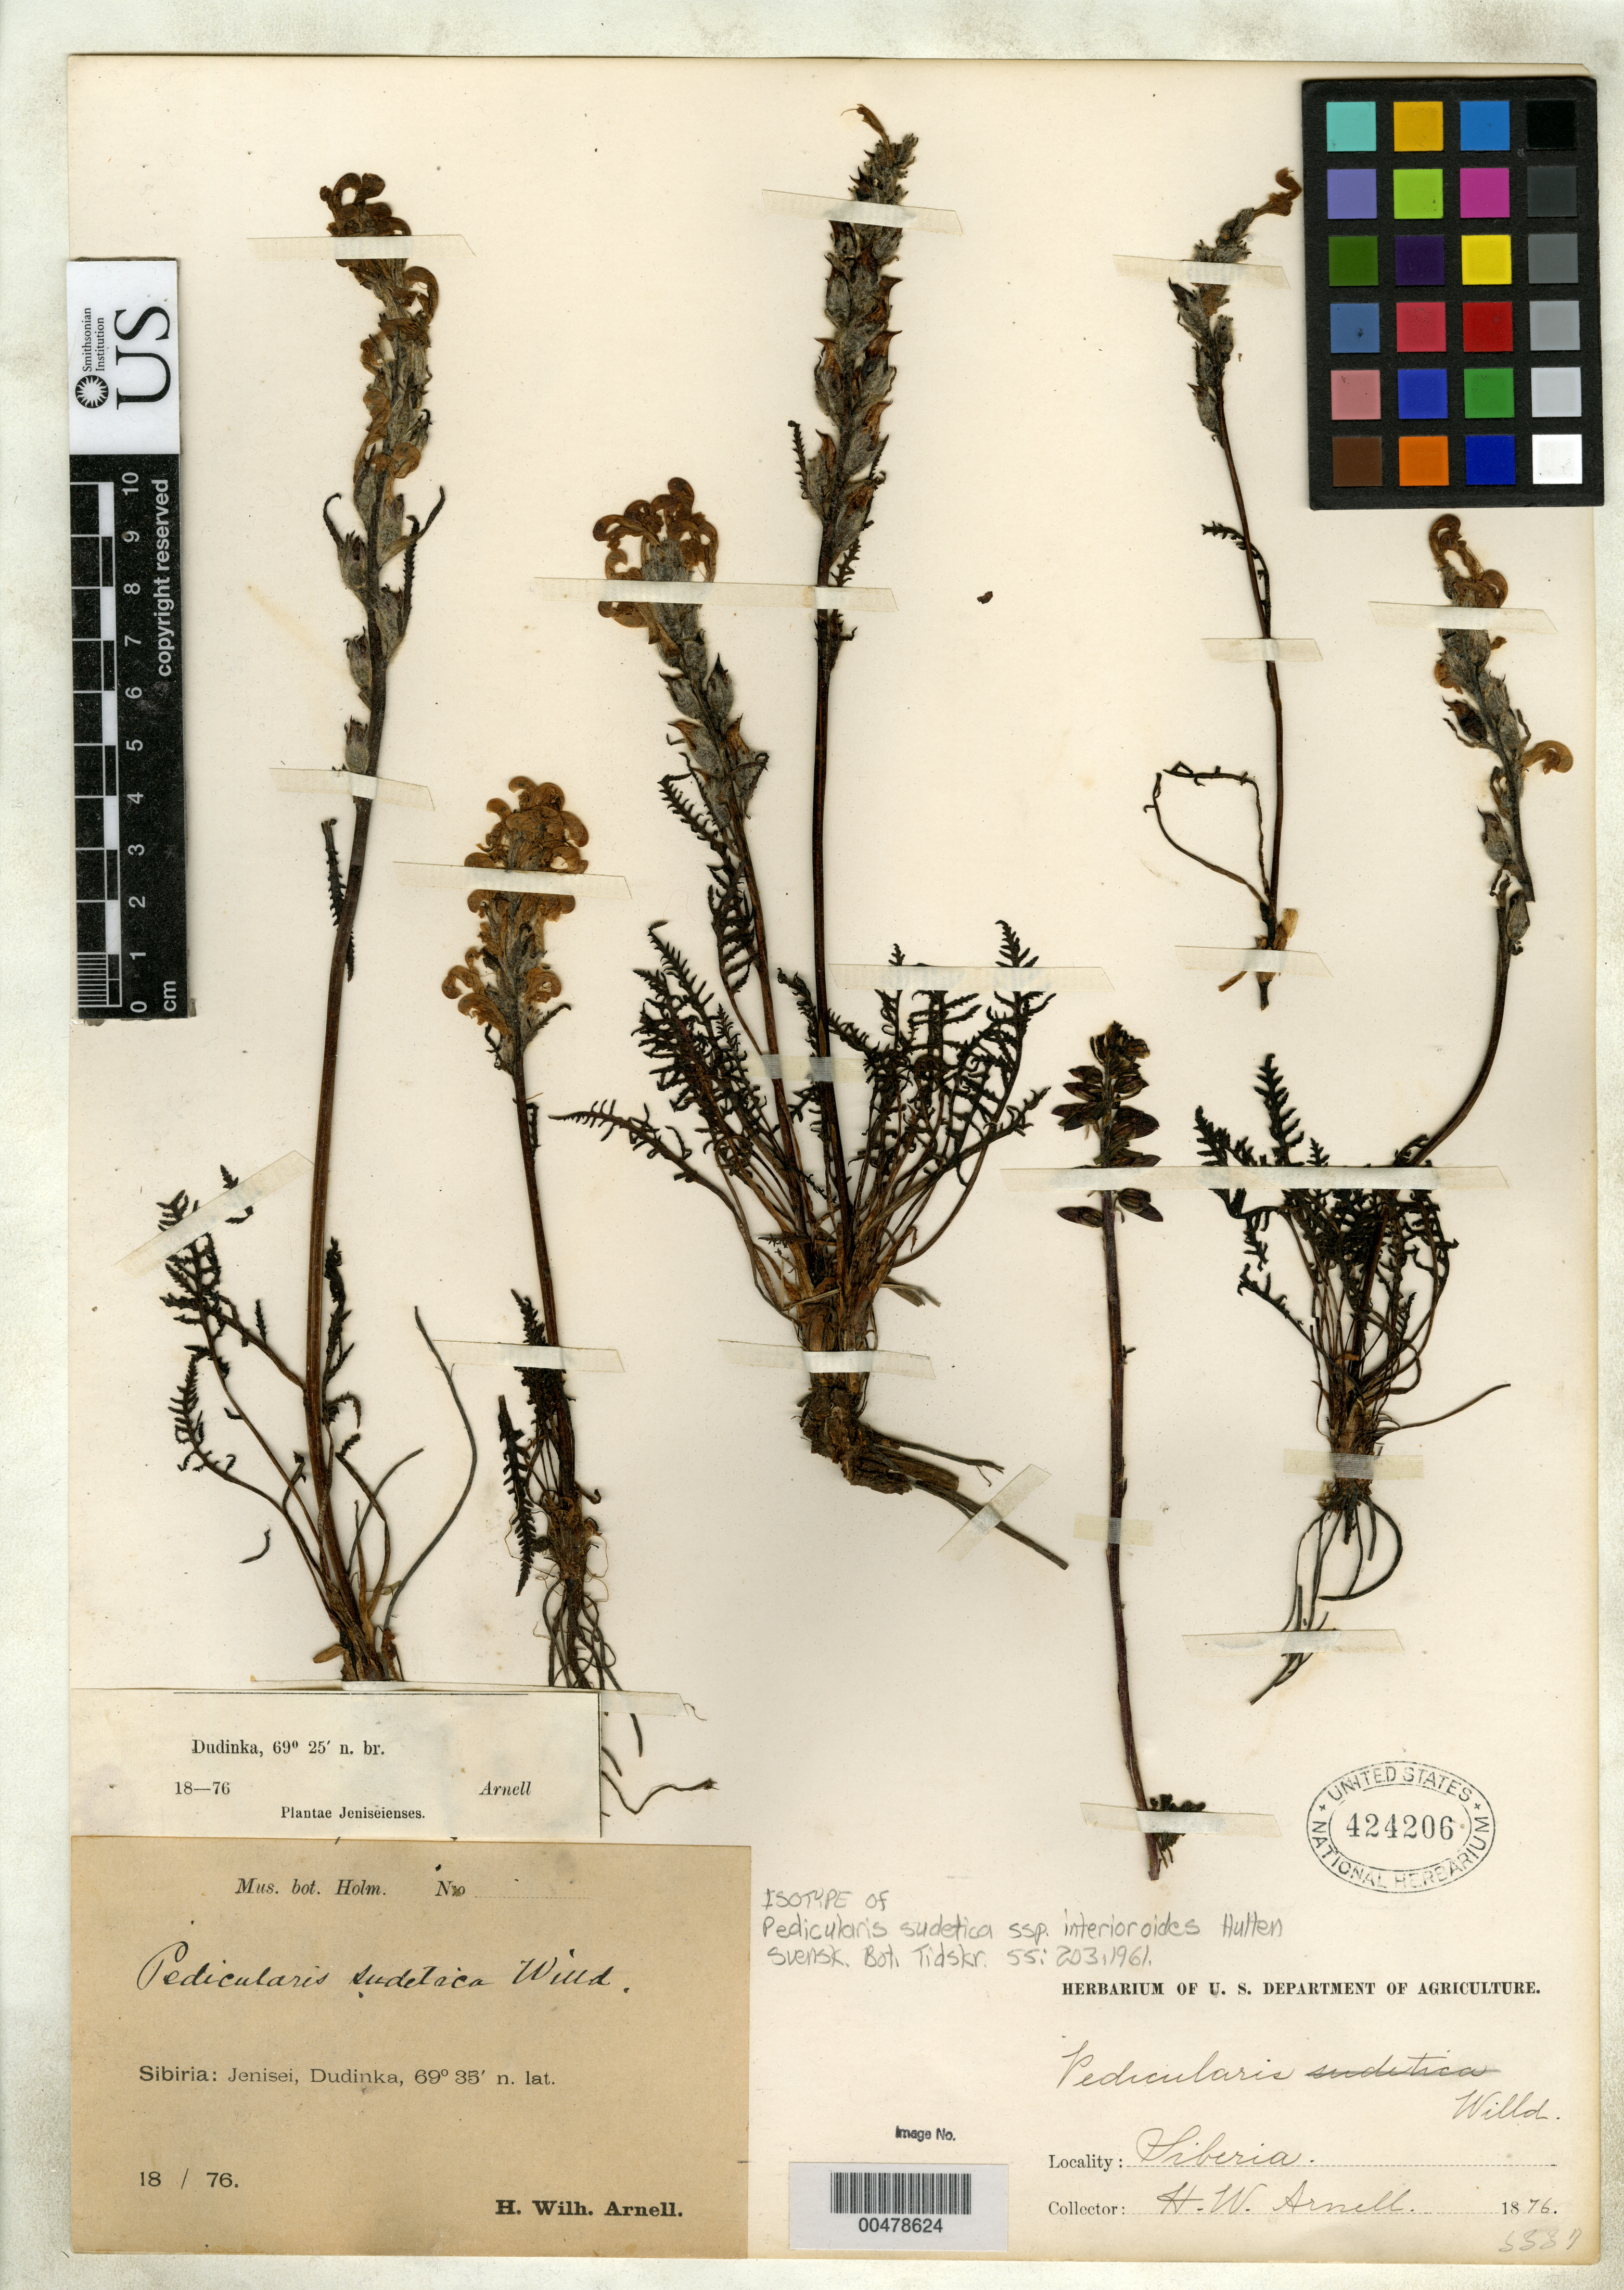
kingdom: Plantae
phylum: Tracheophyta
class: Magnoliopsida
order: Lamiales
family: Orobanchaceae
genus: Pedicularis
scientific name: Pedicularis sudetica subsp. interioroides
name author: Hultén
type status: Isotype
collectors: H. W. Arnell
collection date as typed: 1876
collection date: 1876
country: Russian Federation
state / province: Siberia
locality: Jenisei, Dudinka. (lat/long recorded as: lat=69:35:0:N long=:::)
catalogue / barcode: US 424206